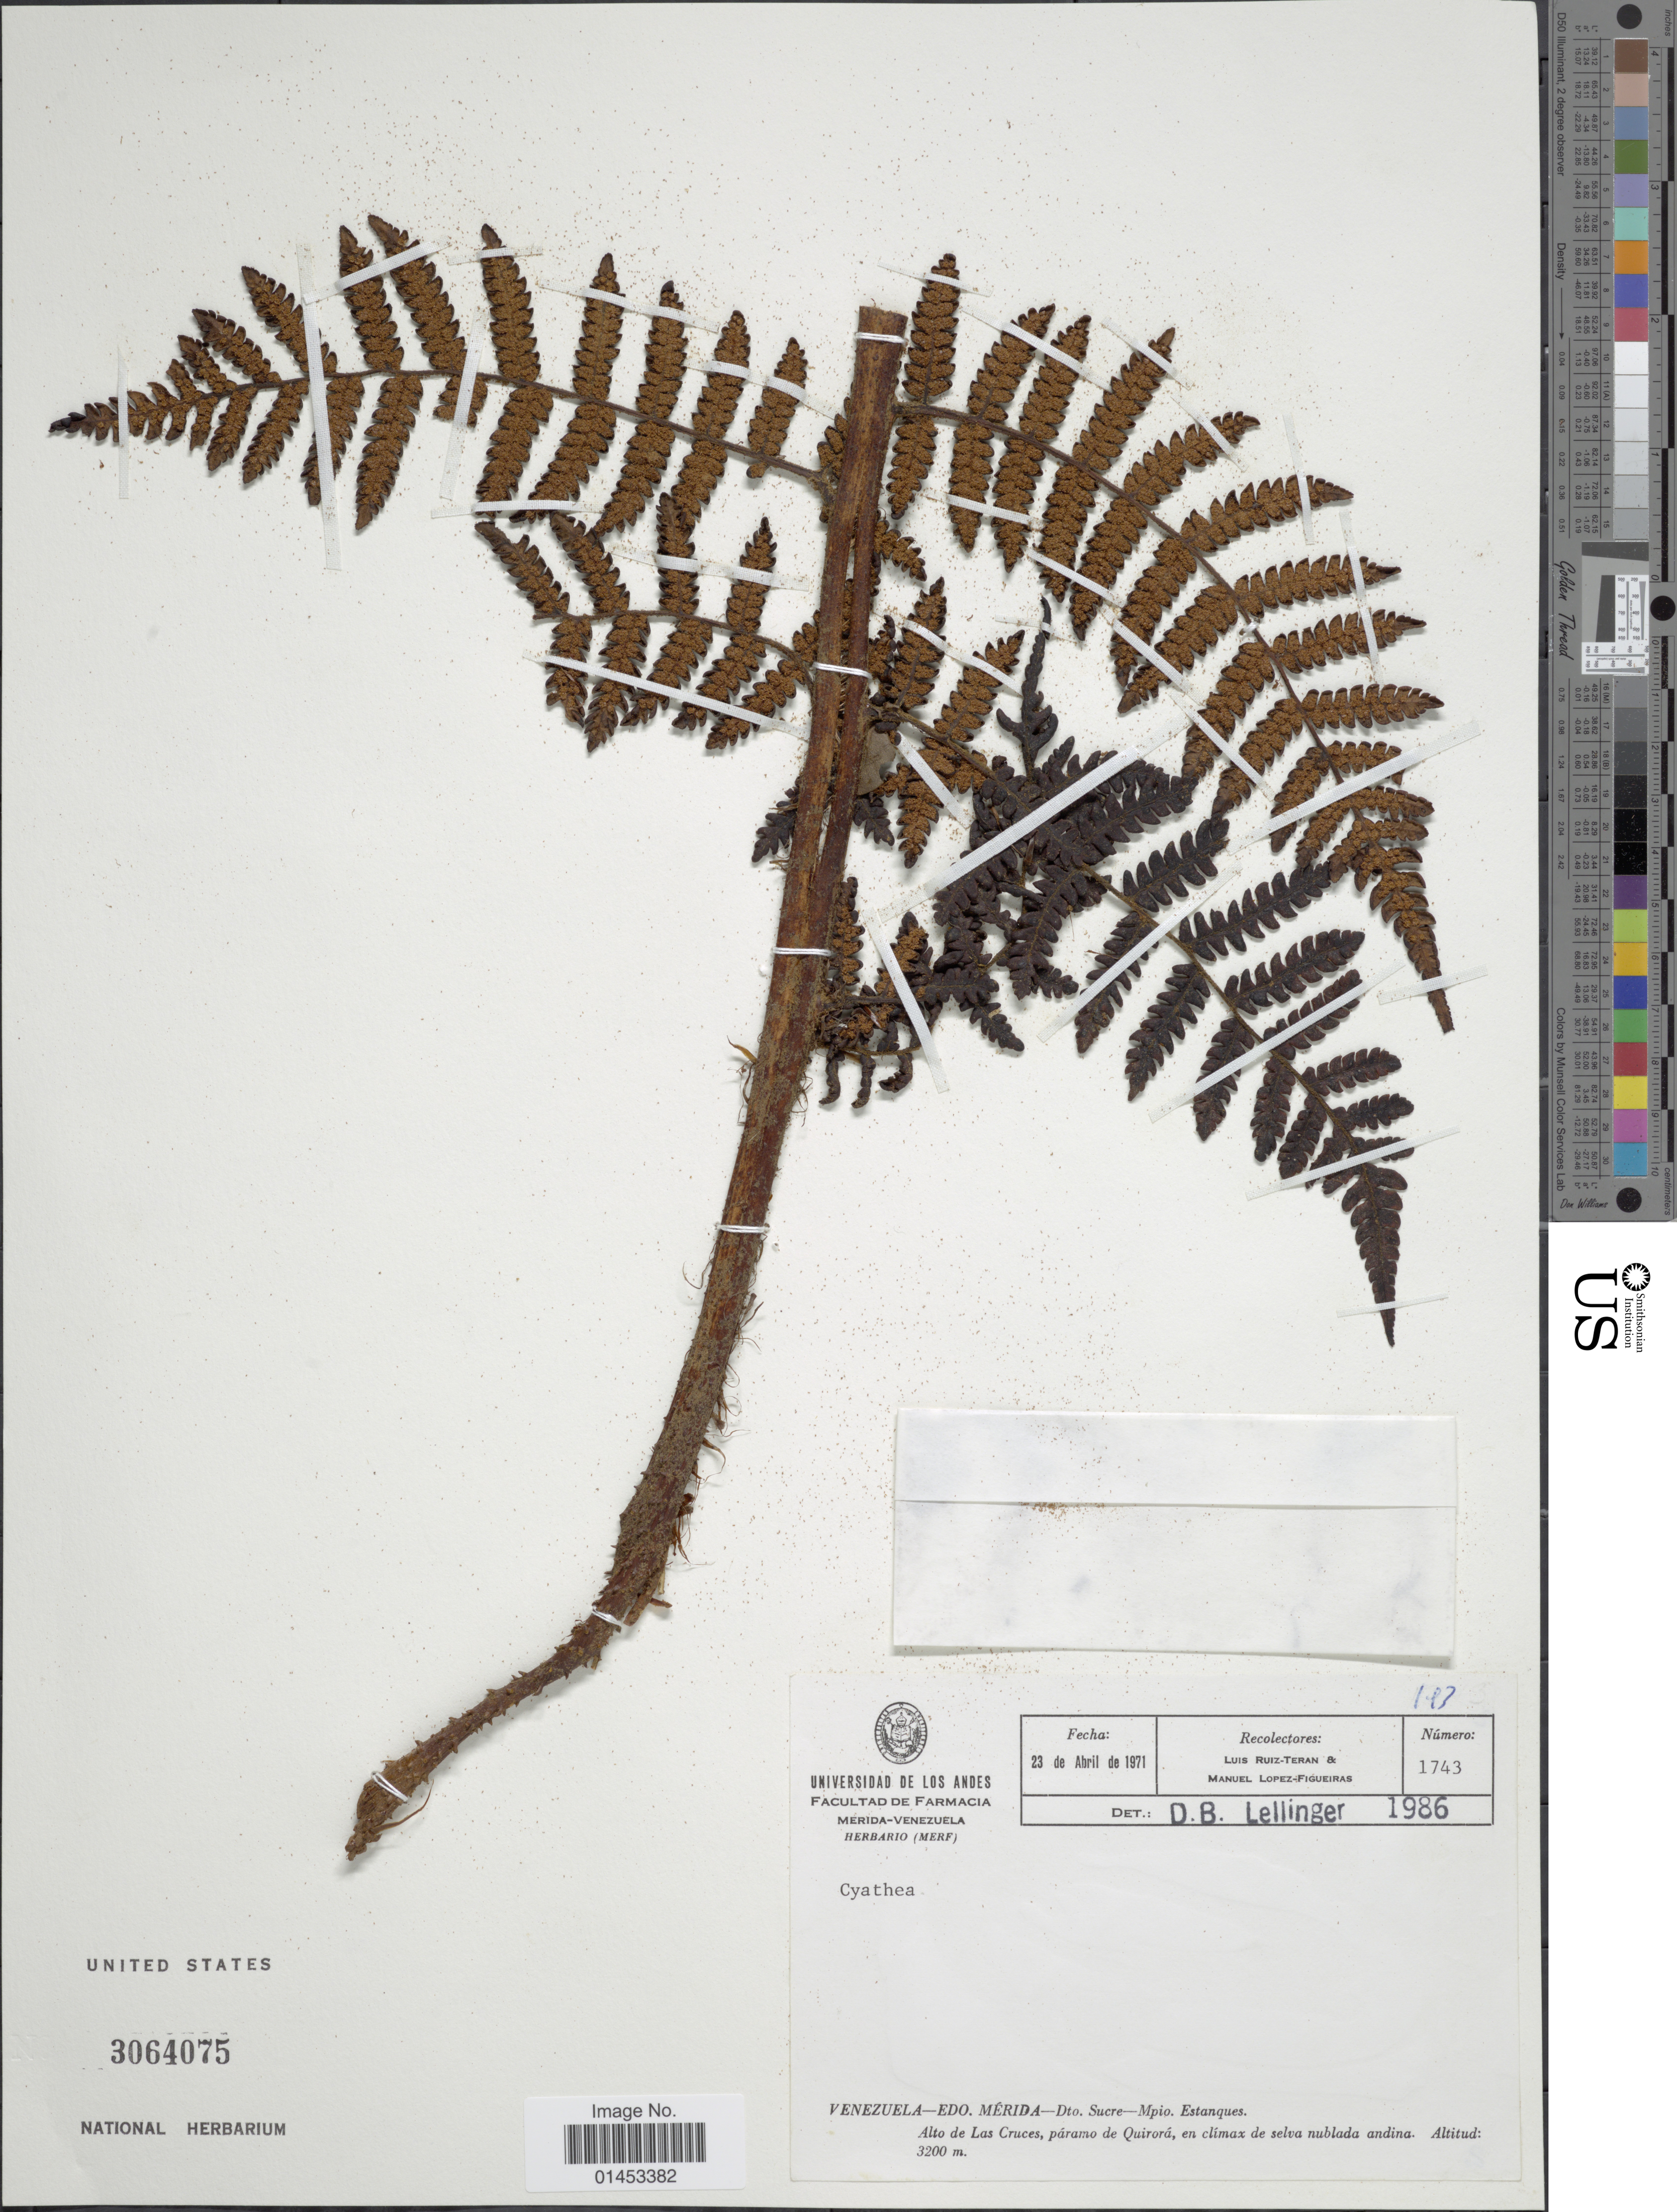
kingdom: Plantae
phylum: Tracheophyta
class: Polypodiopsida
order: Cyatheales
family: Cyatheaceae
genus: Cyathea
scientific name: Cyathea sp.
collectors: L. E. Ruíz-Terán & M. López Figueiras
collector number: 1743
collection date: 1971-04-23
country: Venezuela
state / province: Sucre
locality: Venezuela - Edo. Merida - Dto. Sucre - Mpio. Estanques, Alto de Las Cruces, páramo de Quirorá, en climax de nublada andina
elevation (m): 3200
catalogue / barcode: US 3064075